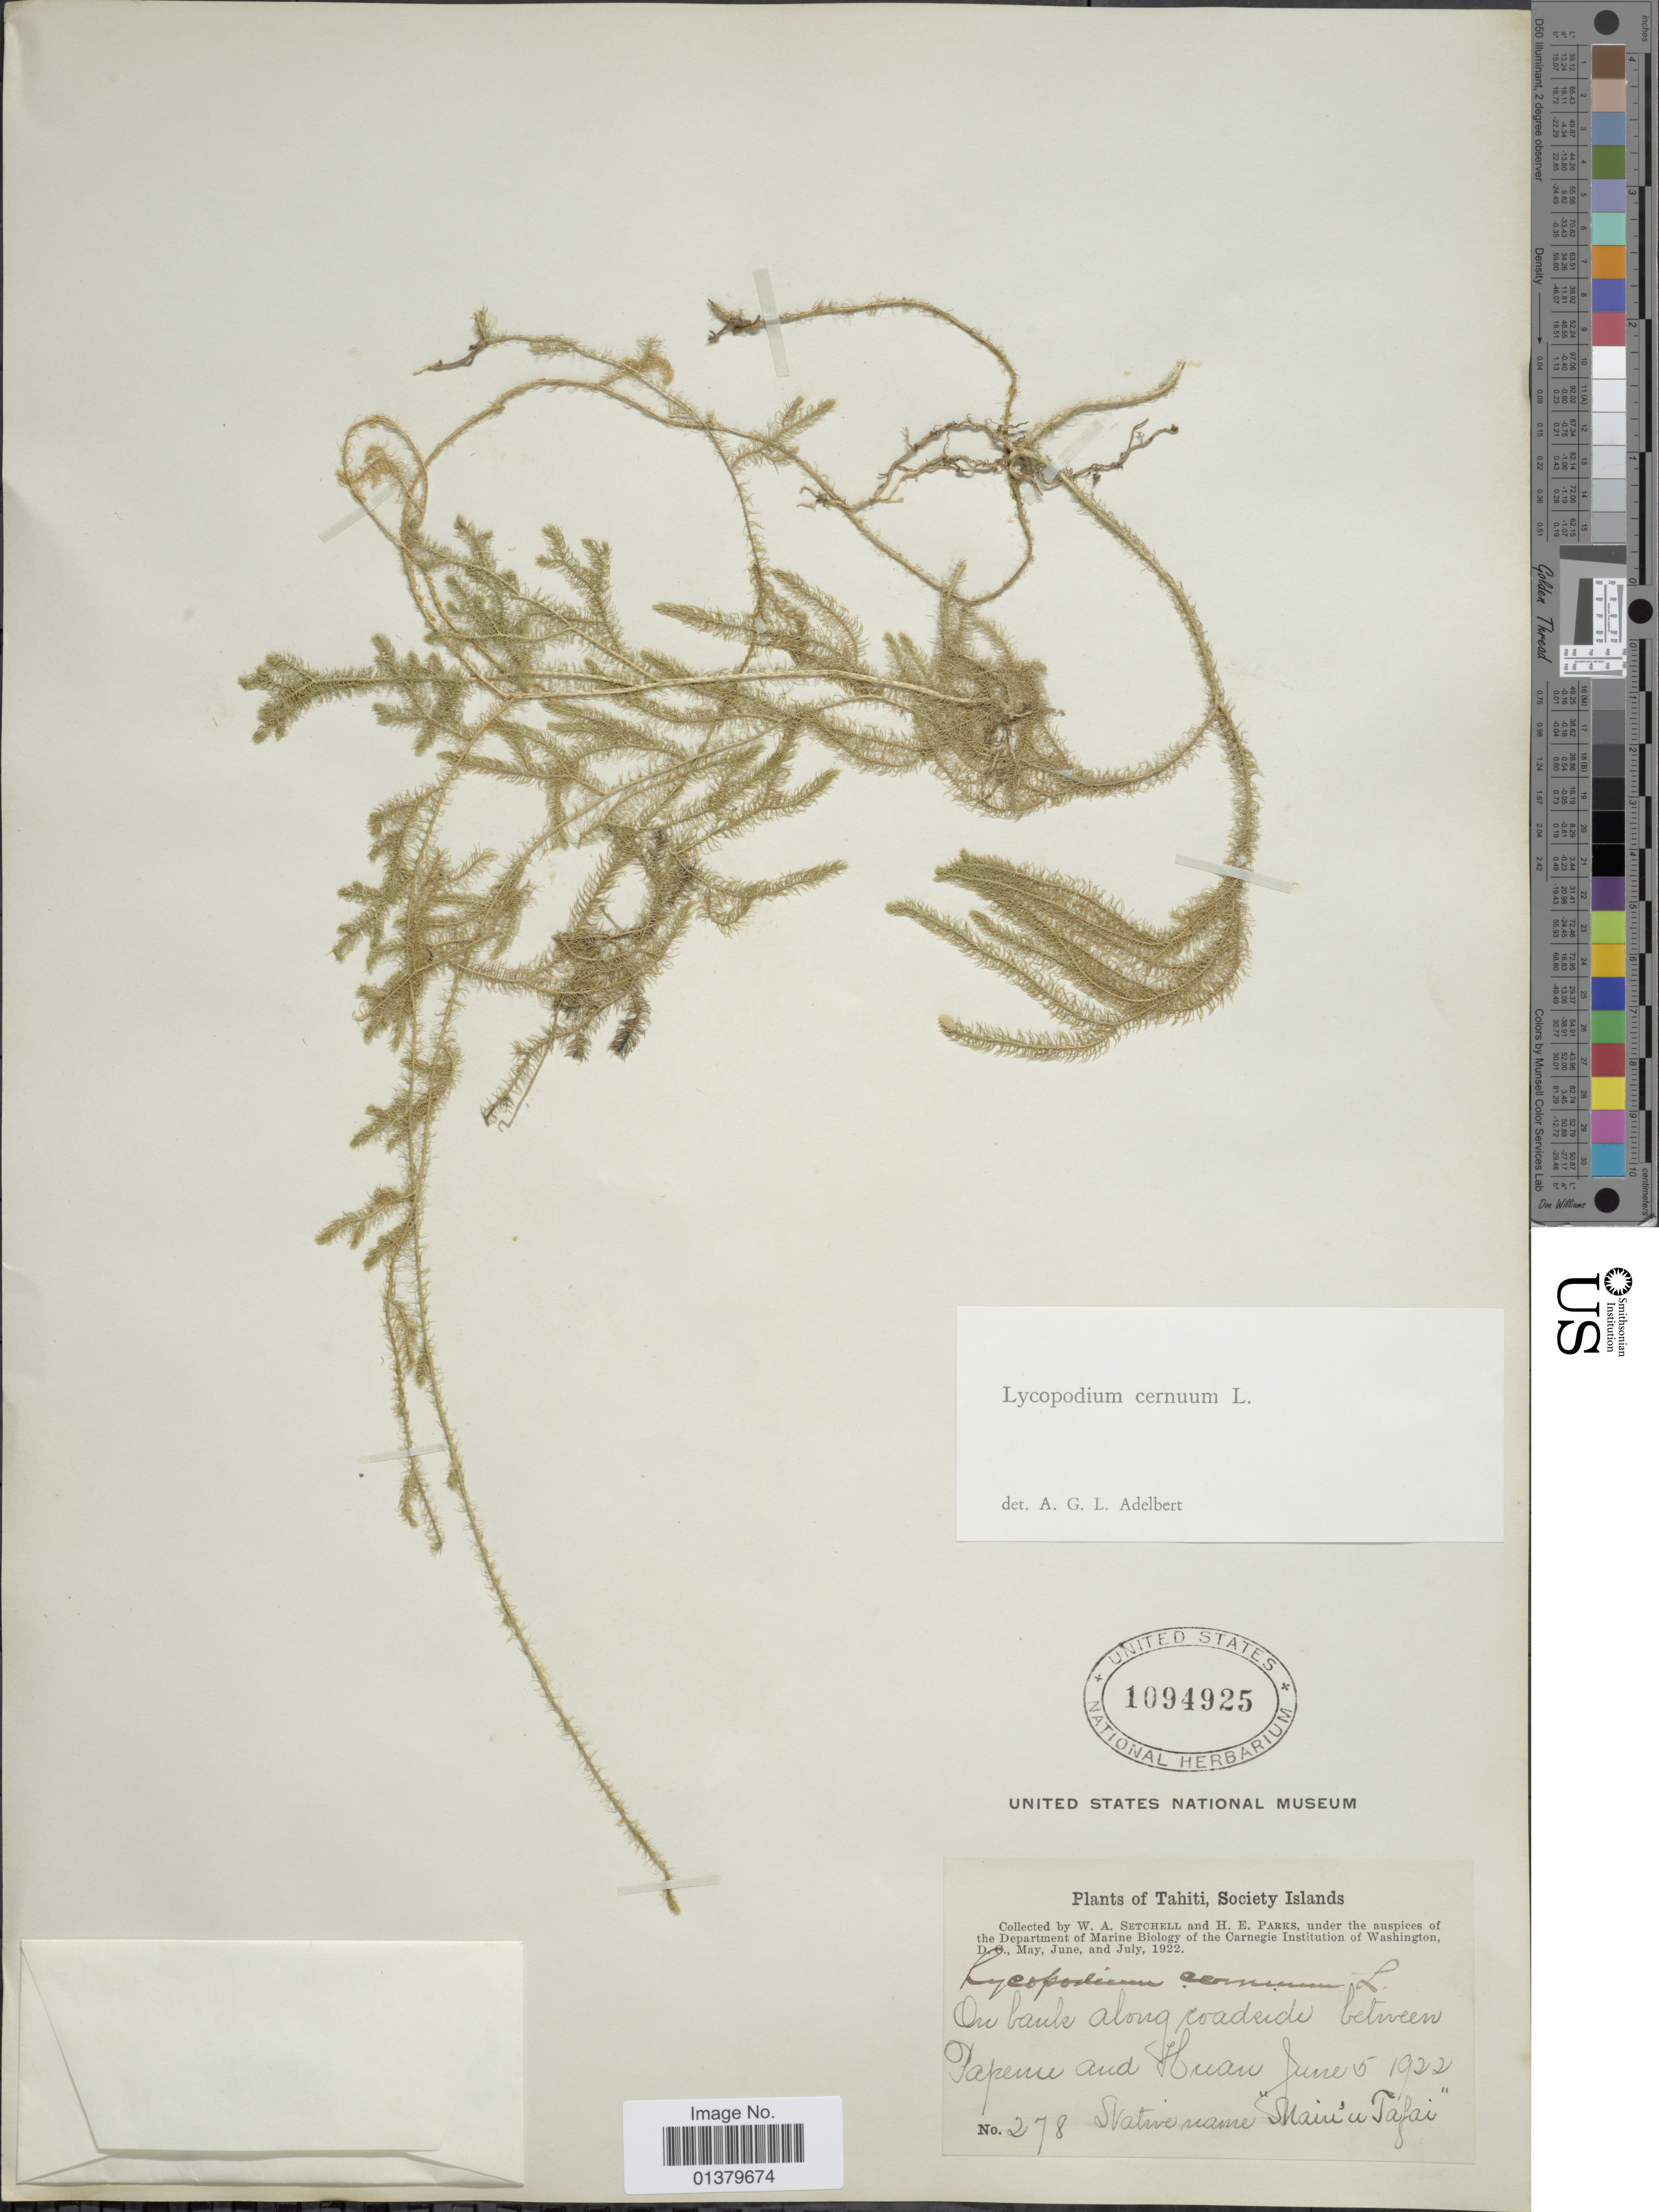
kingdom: Plantae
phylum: Tracheophyta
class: Lycopodiopsida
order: Lycopodiales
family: Lycopodiaceae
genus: Palhinhaea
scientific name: Palhinhaea cernua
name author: (L.) Vasc. & Franco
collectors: W. Setchell & H. E. Parks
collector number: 278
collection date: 1922-06-05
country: French Polynesia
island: Tahiti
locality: Tahiti, Society Islands, On banks along roadside between Papenu and Huan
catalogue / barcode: US 1094925